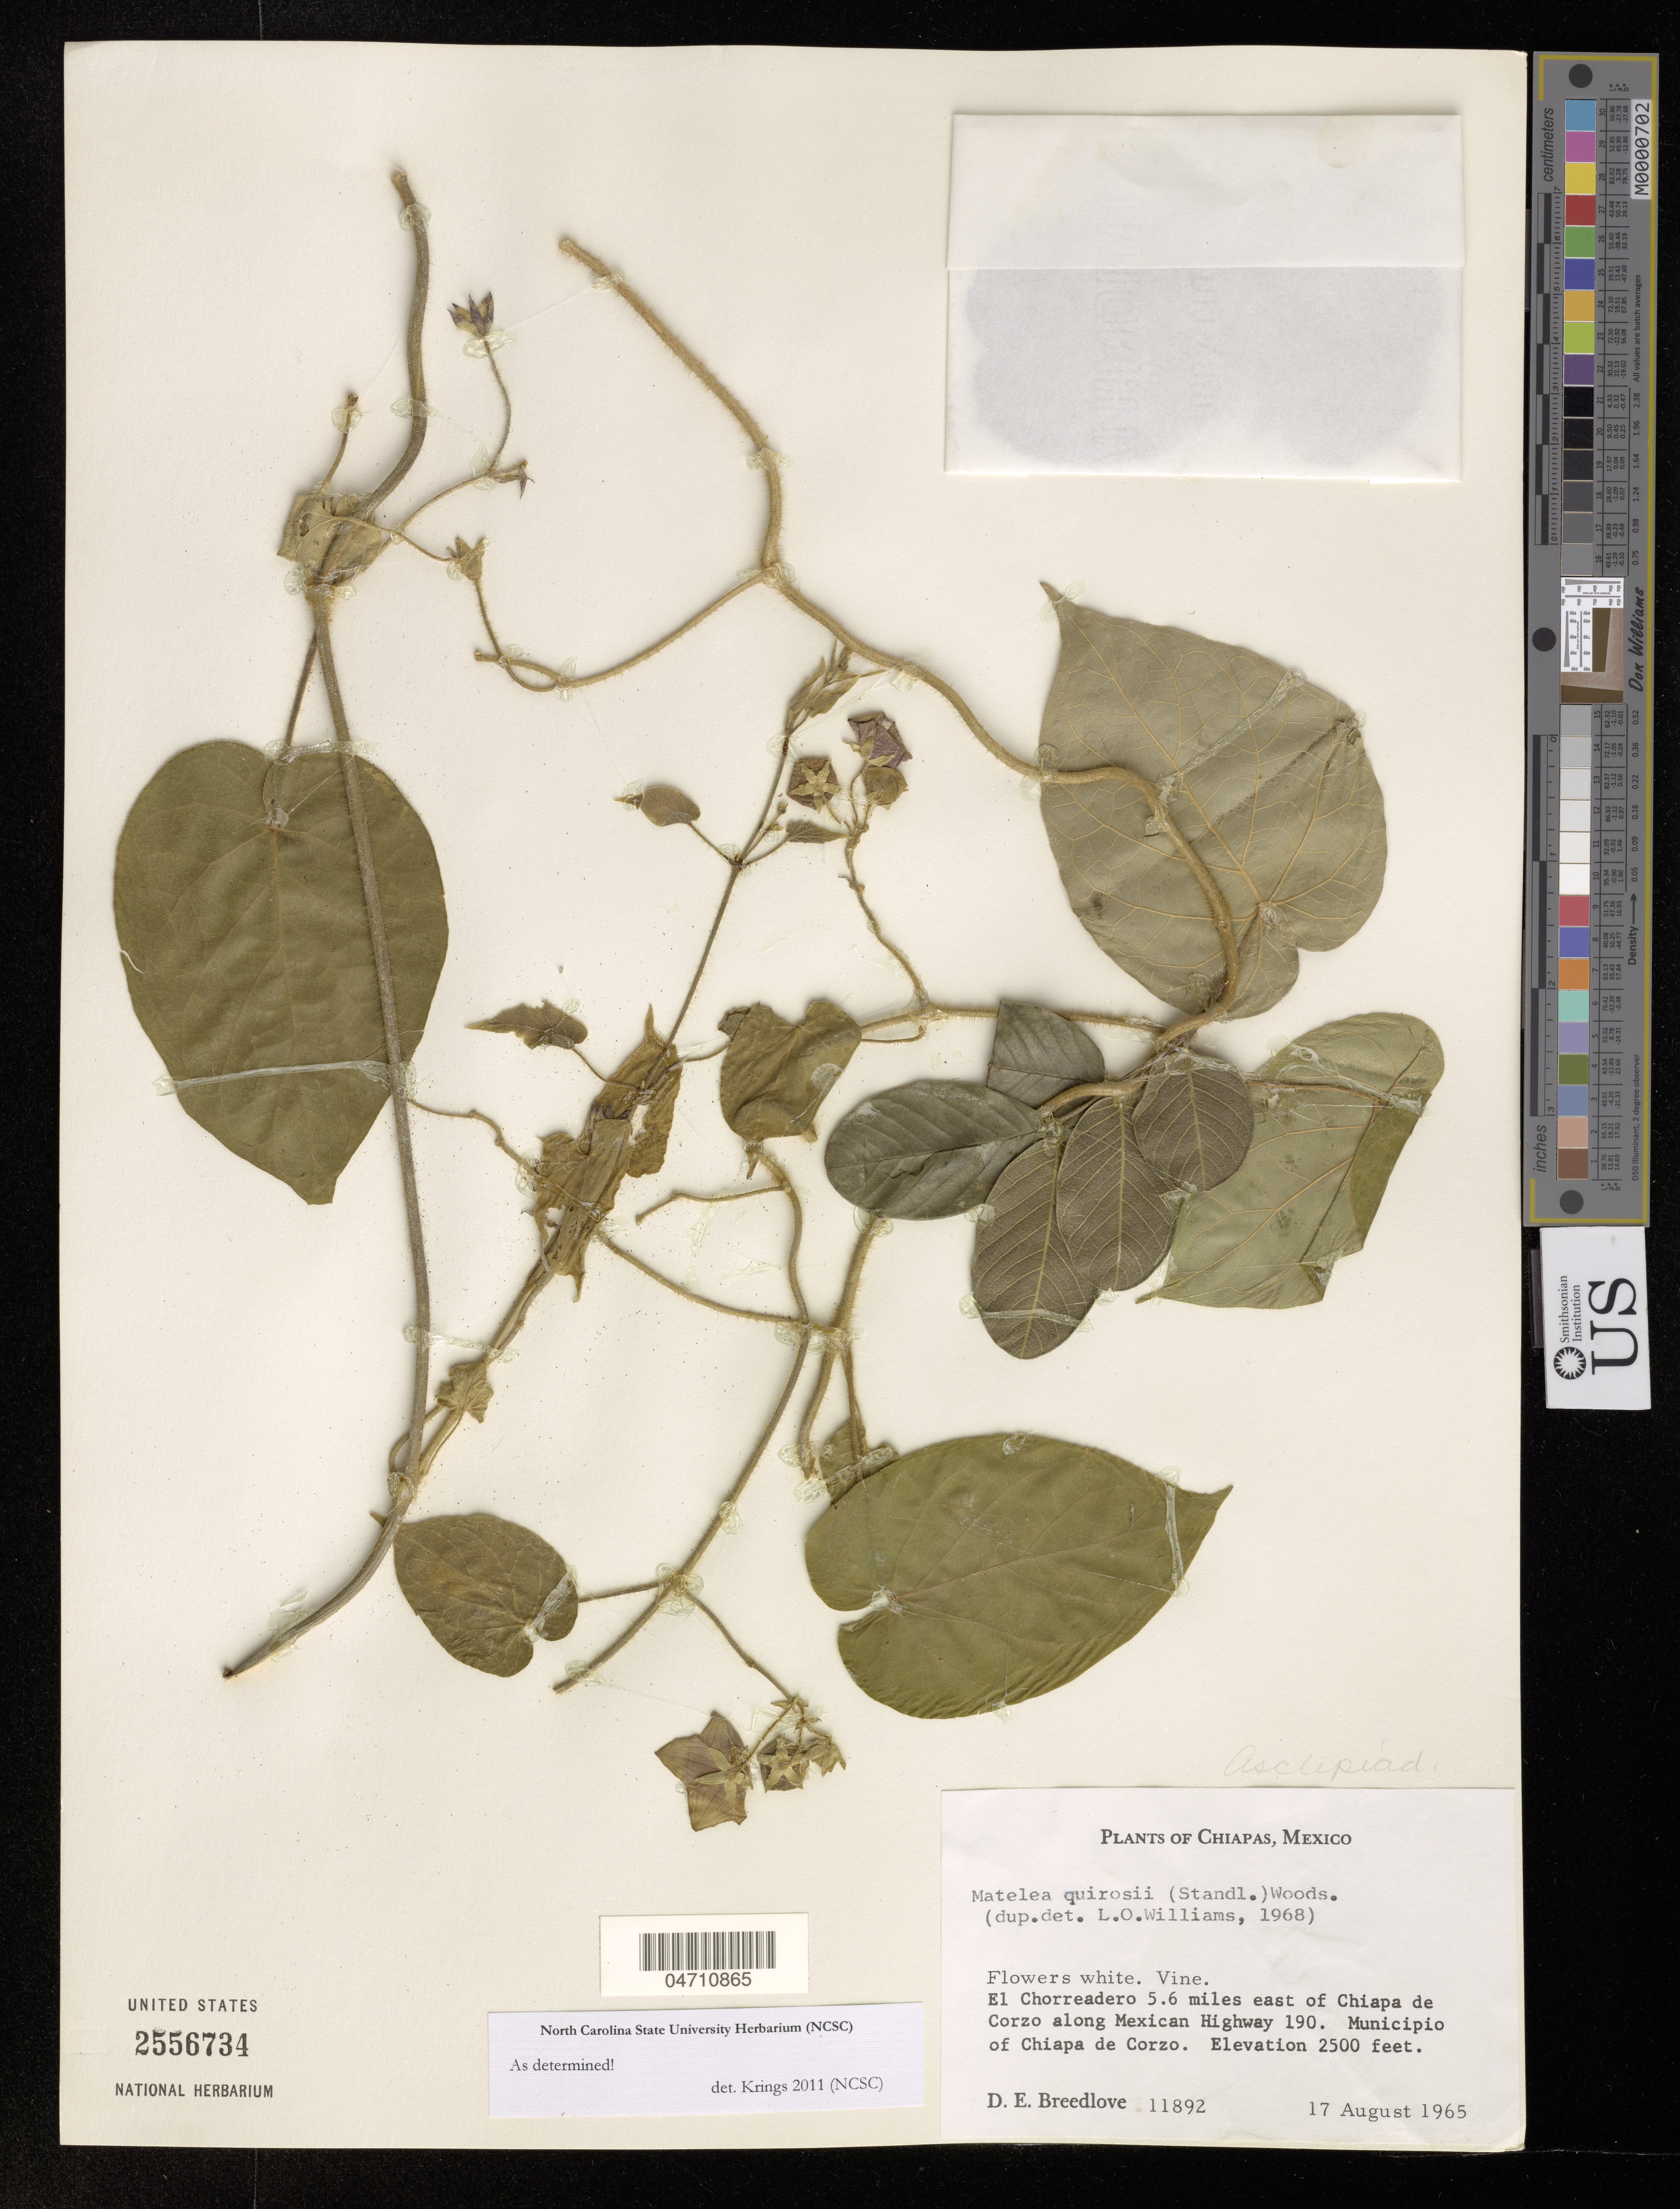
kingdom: Plantae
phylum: Tracheophyta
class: Magnoliopsida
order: Gentianales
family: Apocynaceae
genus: Matelea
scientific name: Matelea quirosii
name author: (Standl.) Woodson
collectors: D. E. Breedlove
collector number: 11892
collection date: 1965-08-17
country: Mexico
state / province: Chiapas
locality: El Chorreadero 5.6 miles east of Chiapa de Corzo along Mexican Highway 190. Municipio of Chiapa de Corzo.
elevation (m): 762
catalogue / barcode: US 2556734